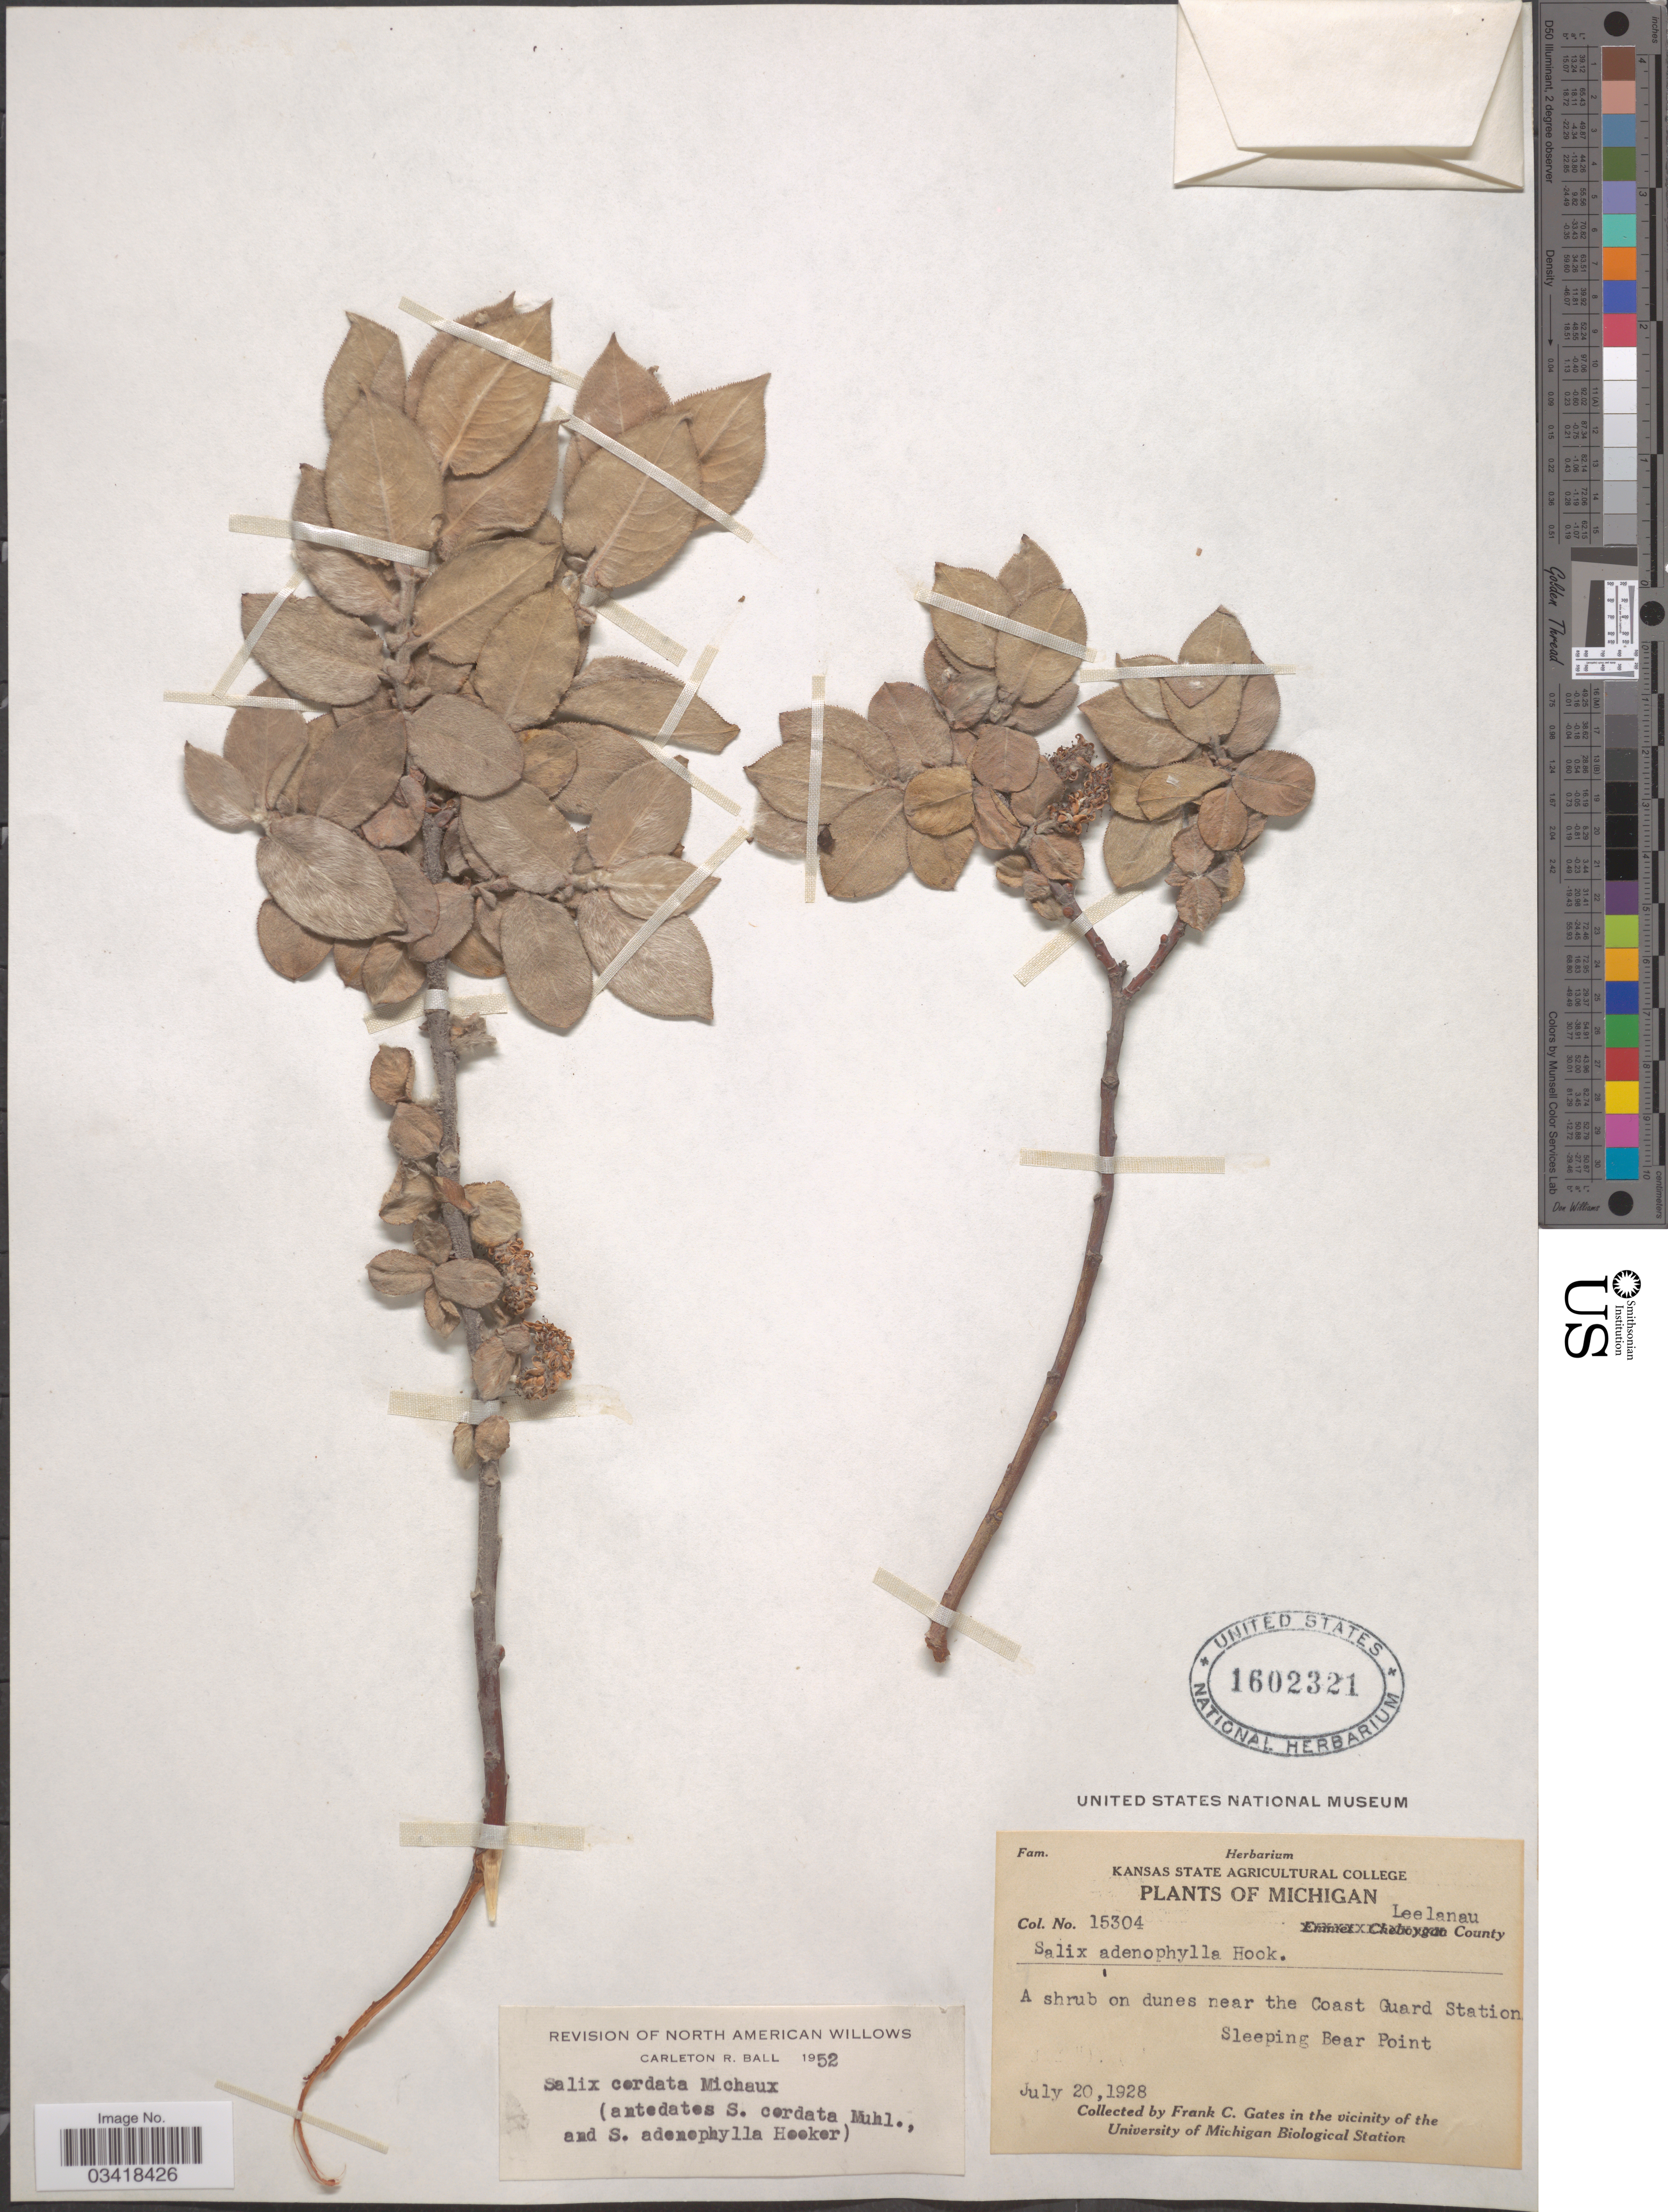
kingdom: Plantae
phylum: Tracheophyta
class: Magnoliopsida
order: Malpighiales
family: Salicaceae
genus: Salix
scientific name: Salix adenophylla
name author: Hook.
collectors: F. C. Gates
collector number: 15304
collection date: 1928-07-20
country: United States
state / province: Michigan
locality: Lee Lanau County. A shrub on dunes near the Coast Guard Station. Sleeping Bear Point.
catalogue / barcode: US 1602321